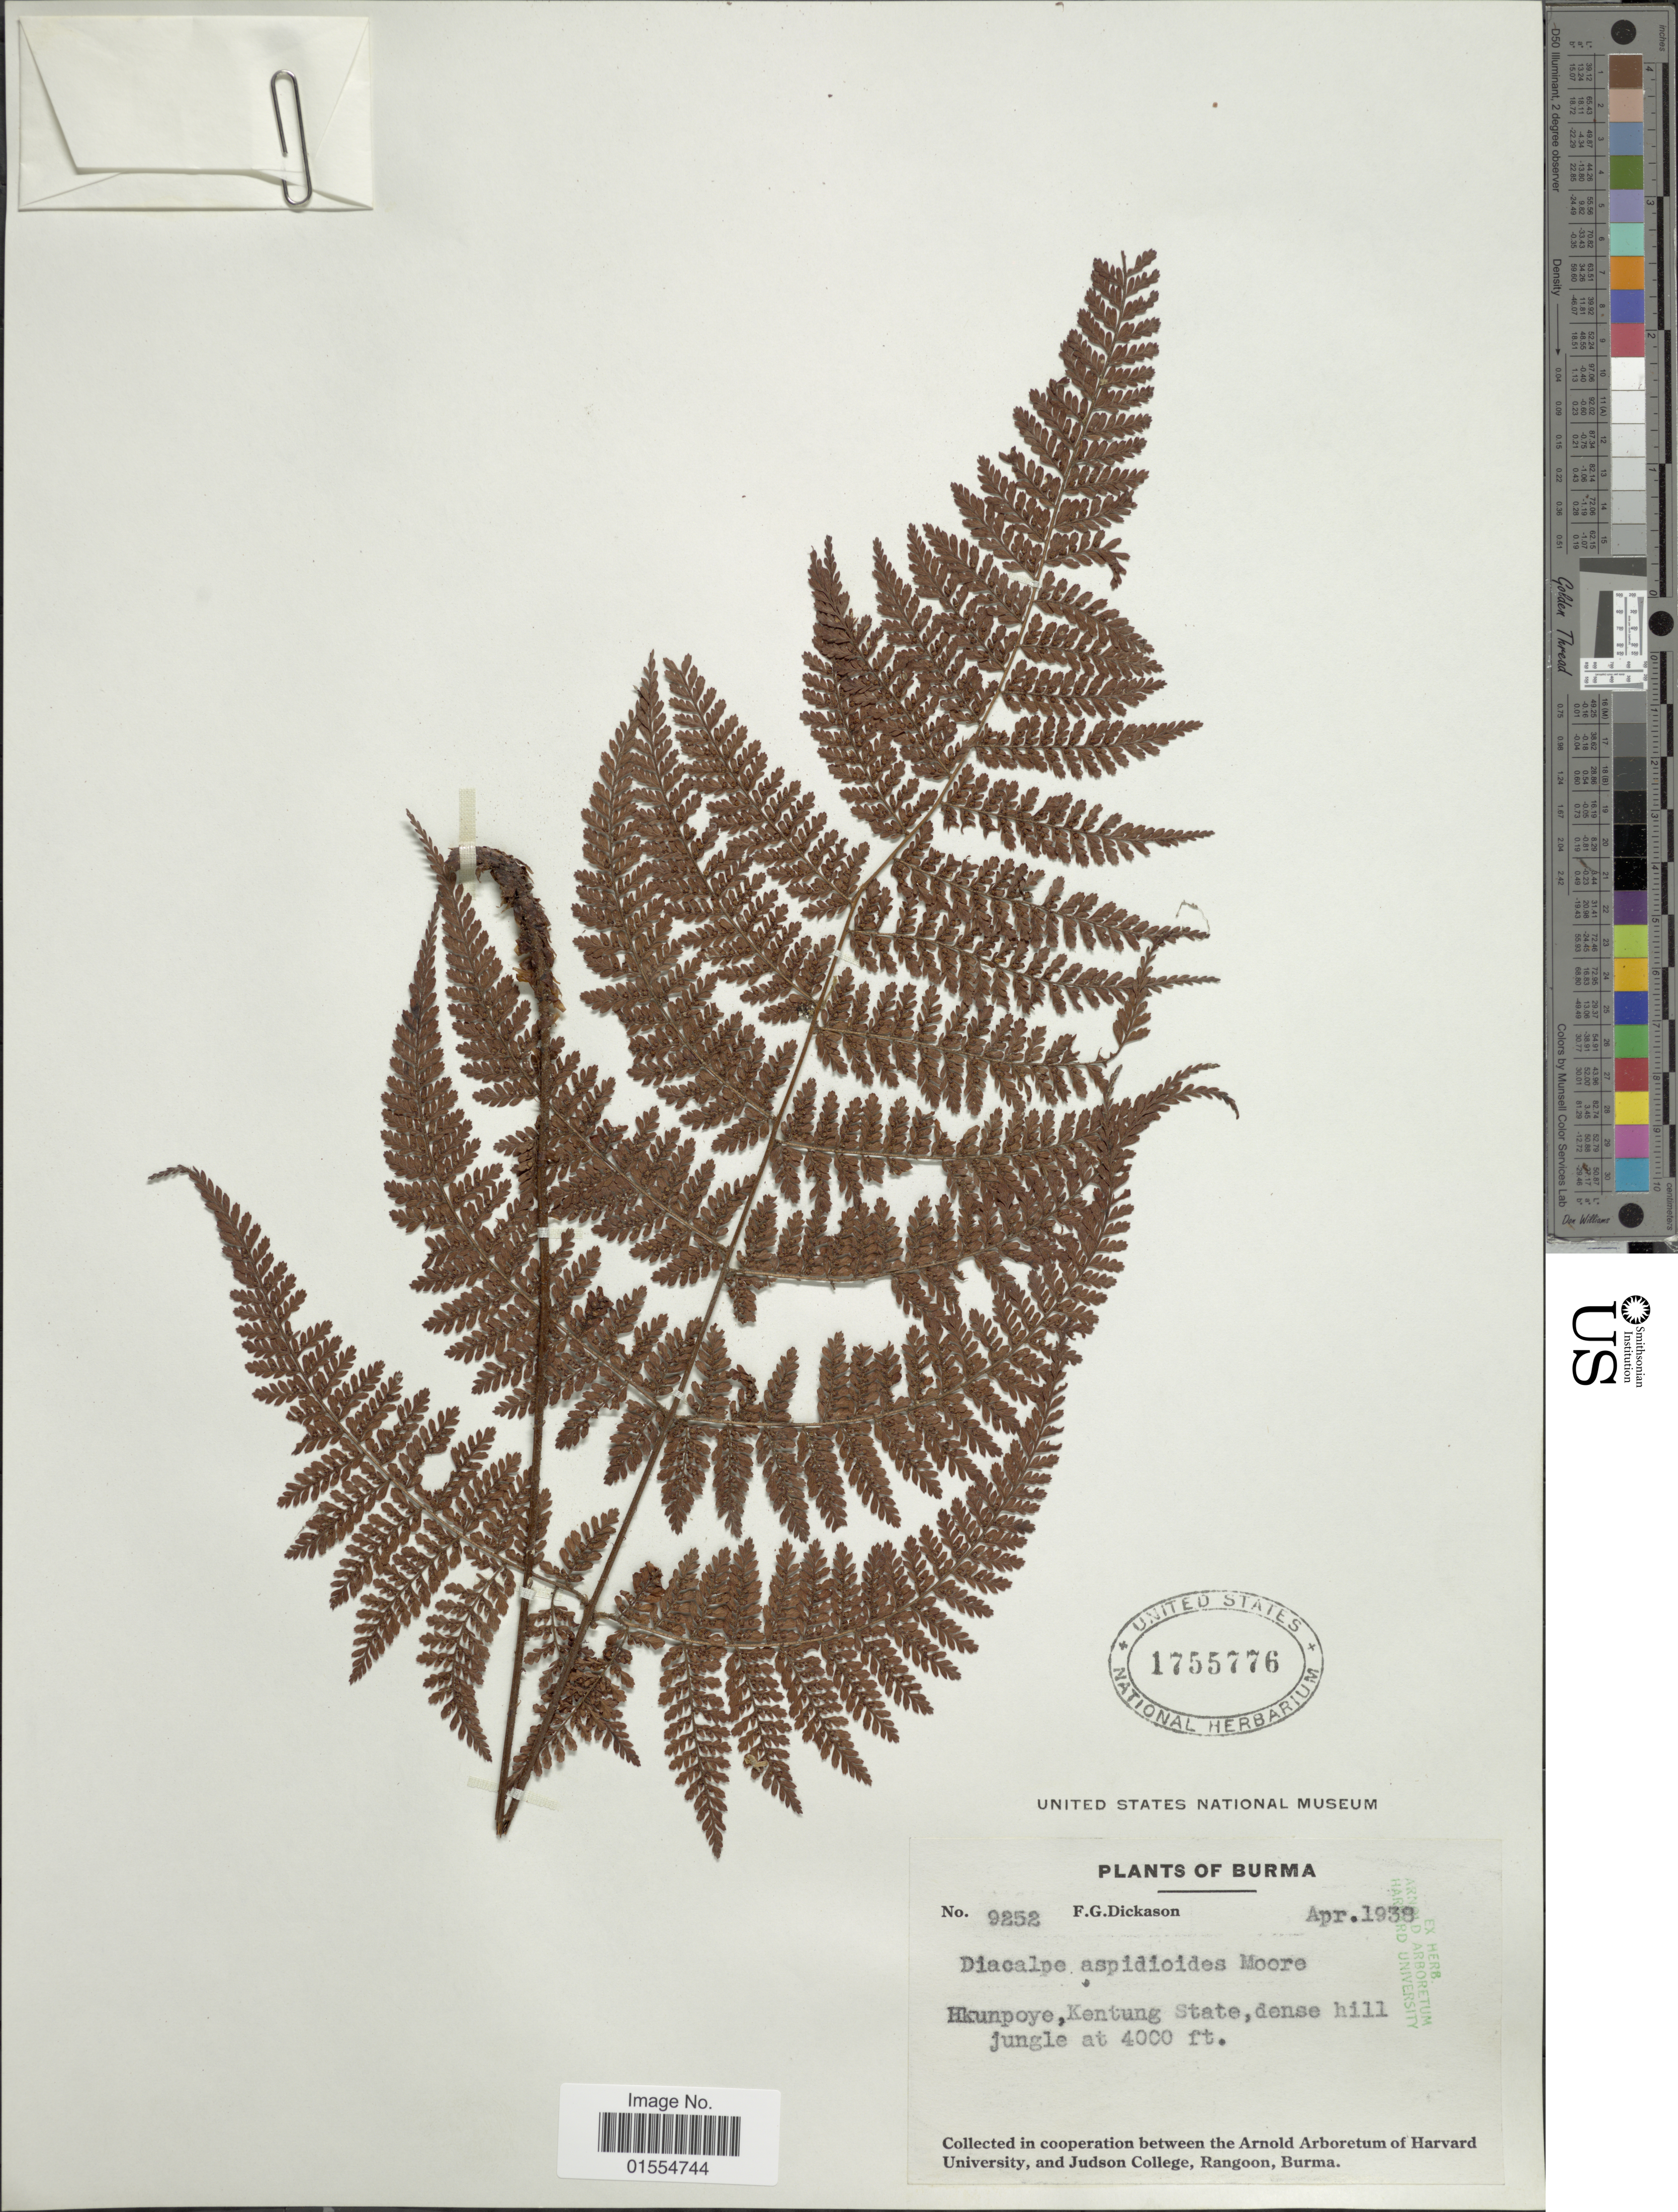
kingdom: Plantae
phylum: Tracheophyta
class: Polypodiopsida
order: Polypodiales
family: Dryopteridaceae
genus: Dryopteris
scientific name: Dryopteris pseudocaenopteris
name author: (Kunze) Li Bing Zhang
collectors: F. Dickason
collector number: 9252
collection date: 1938-04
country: Myanmar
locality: Burma, Hkunpoye, Kentung State, dense hill jungle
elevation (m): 1219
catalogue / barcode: US 1755776